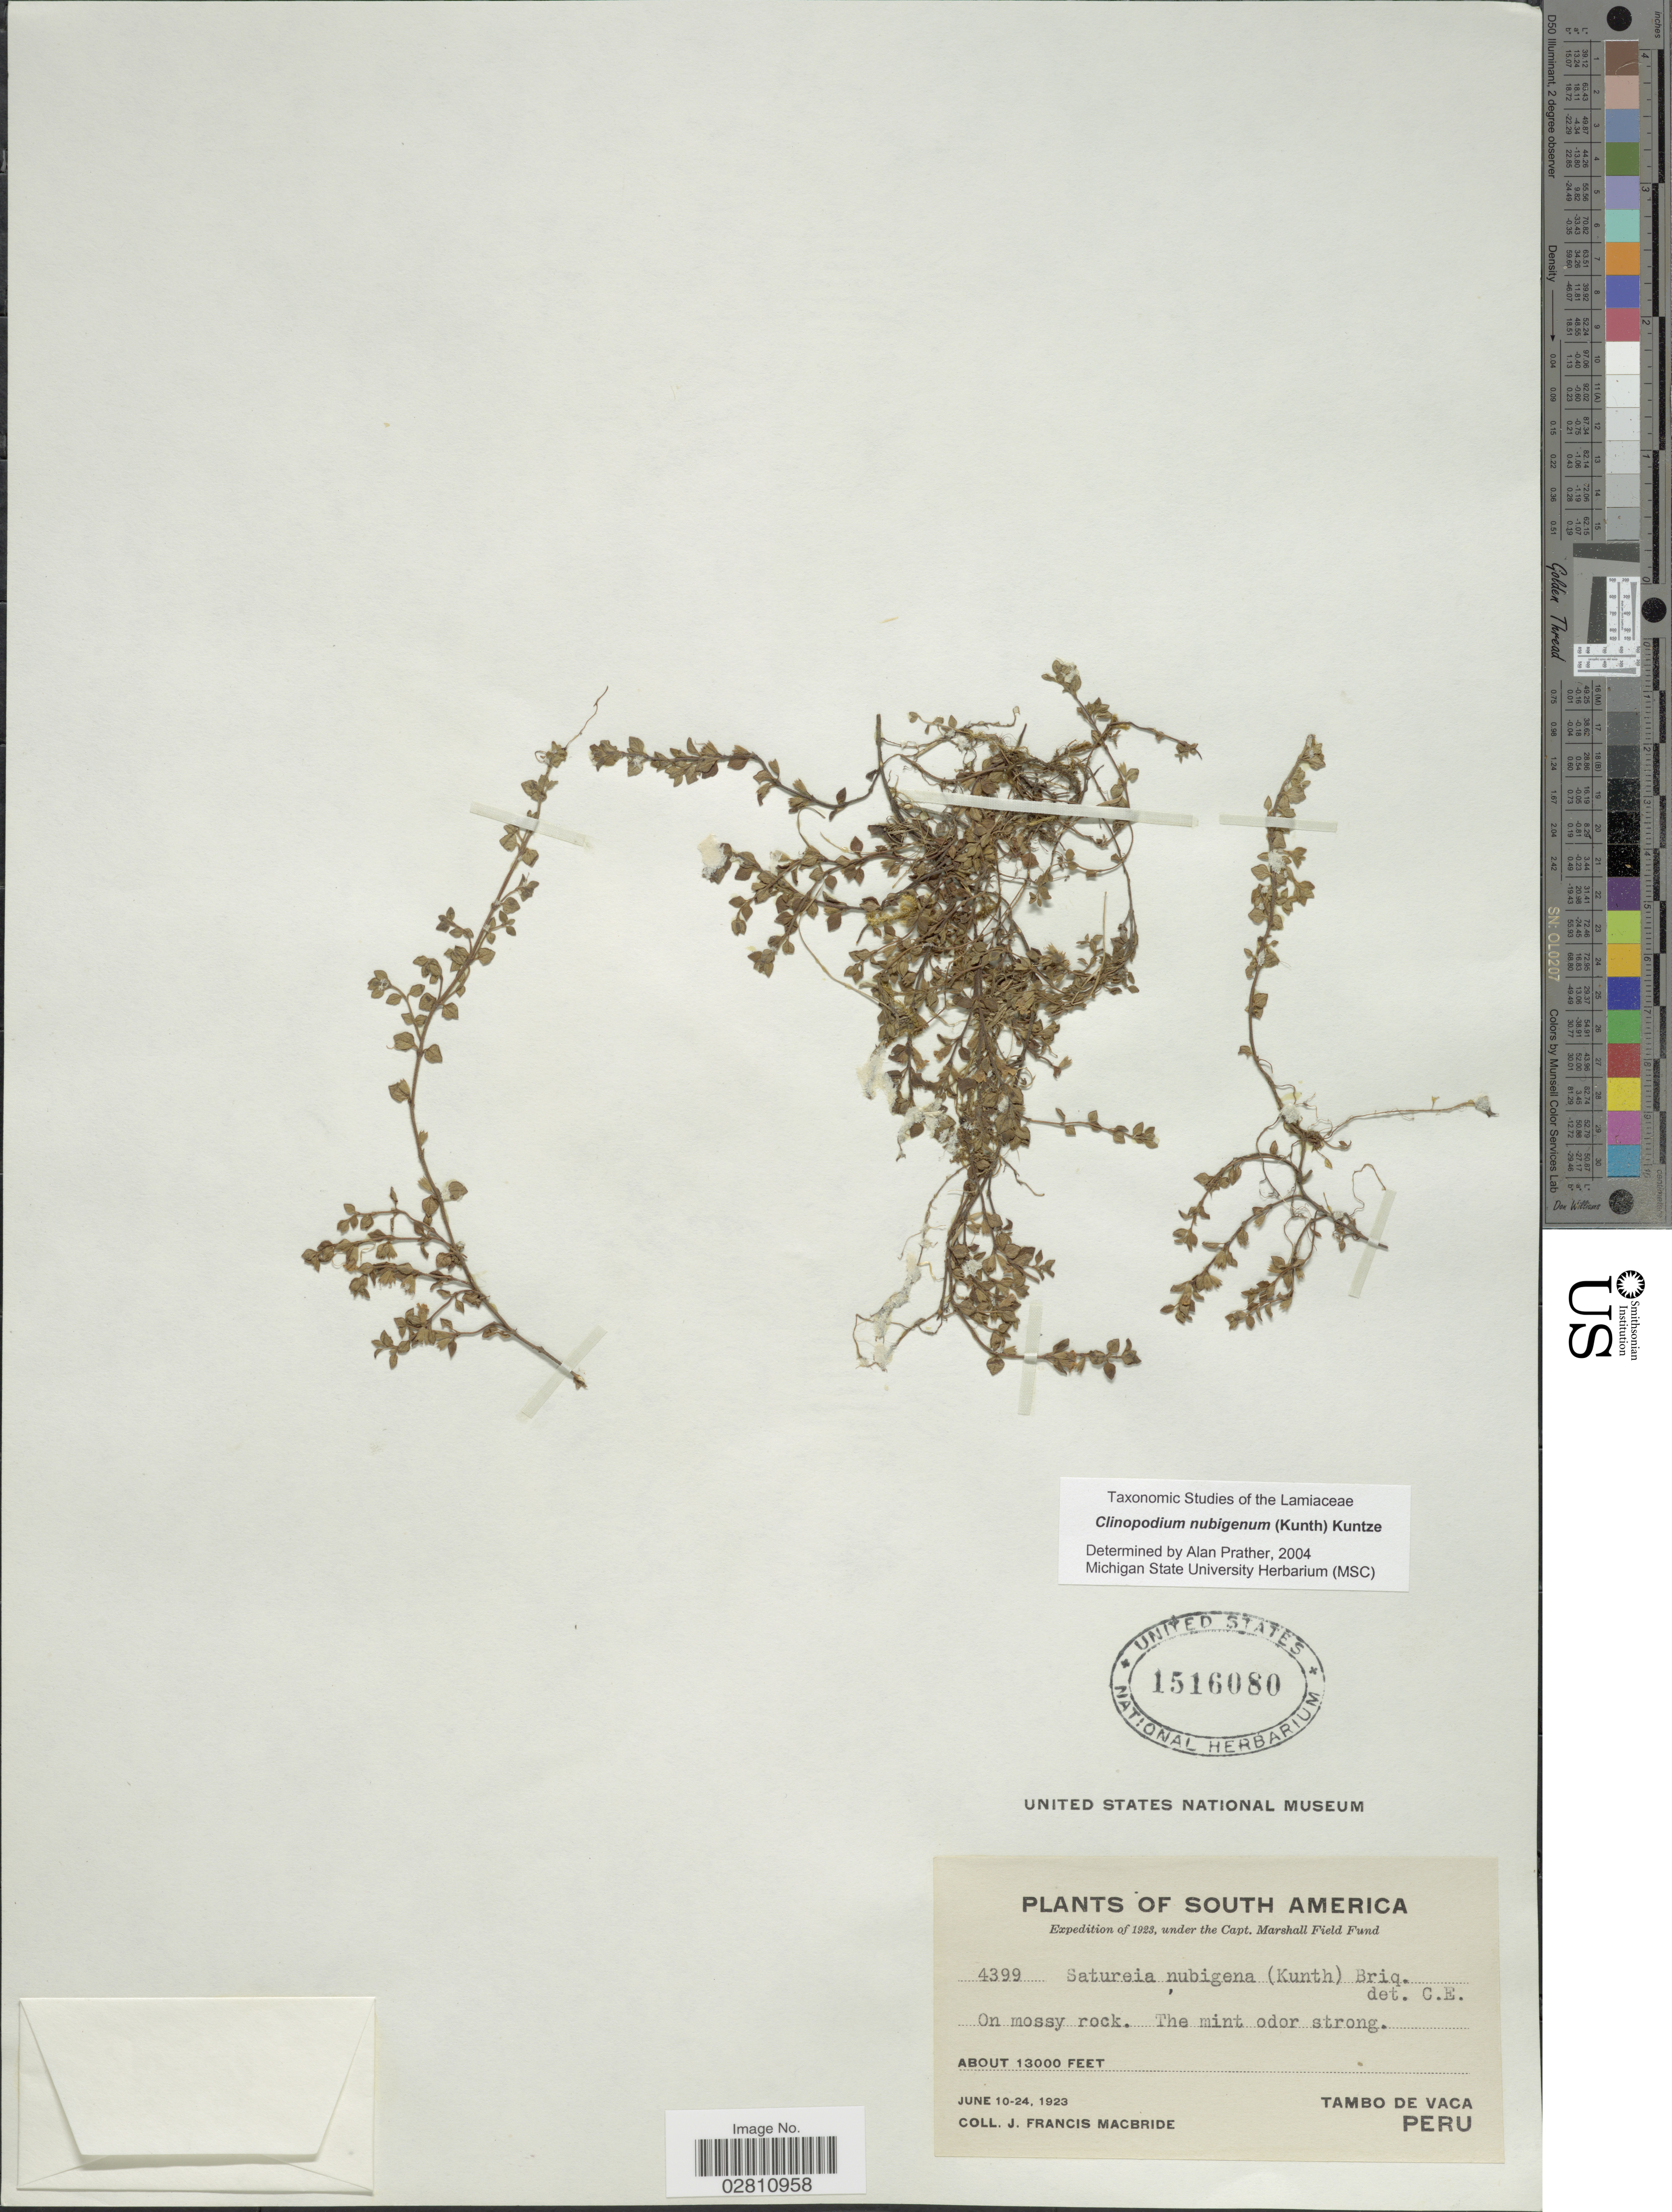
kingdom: Plantae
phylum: Tracheophyta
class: Magnoliopsida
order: Lamiales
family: Lamiaceae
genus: Clinopodium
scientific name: Clinopodium nubigenum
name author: (Kunth) Kuntze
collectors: J. F. Macbride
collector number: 4399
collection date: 1923-06-10/1923-06-24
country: Peru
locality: Tambo de Vaca.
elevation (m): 3962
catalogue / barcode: US 1516080